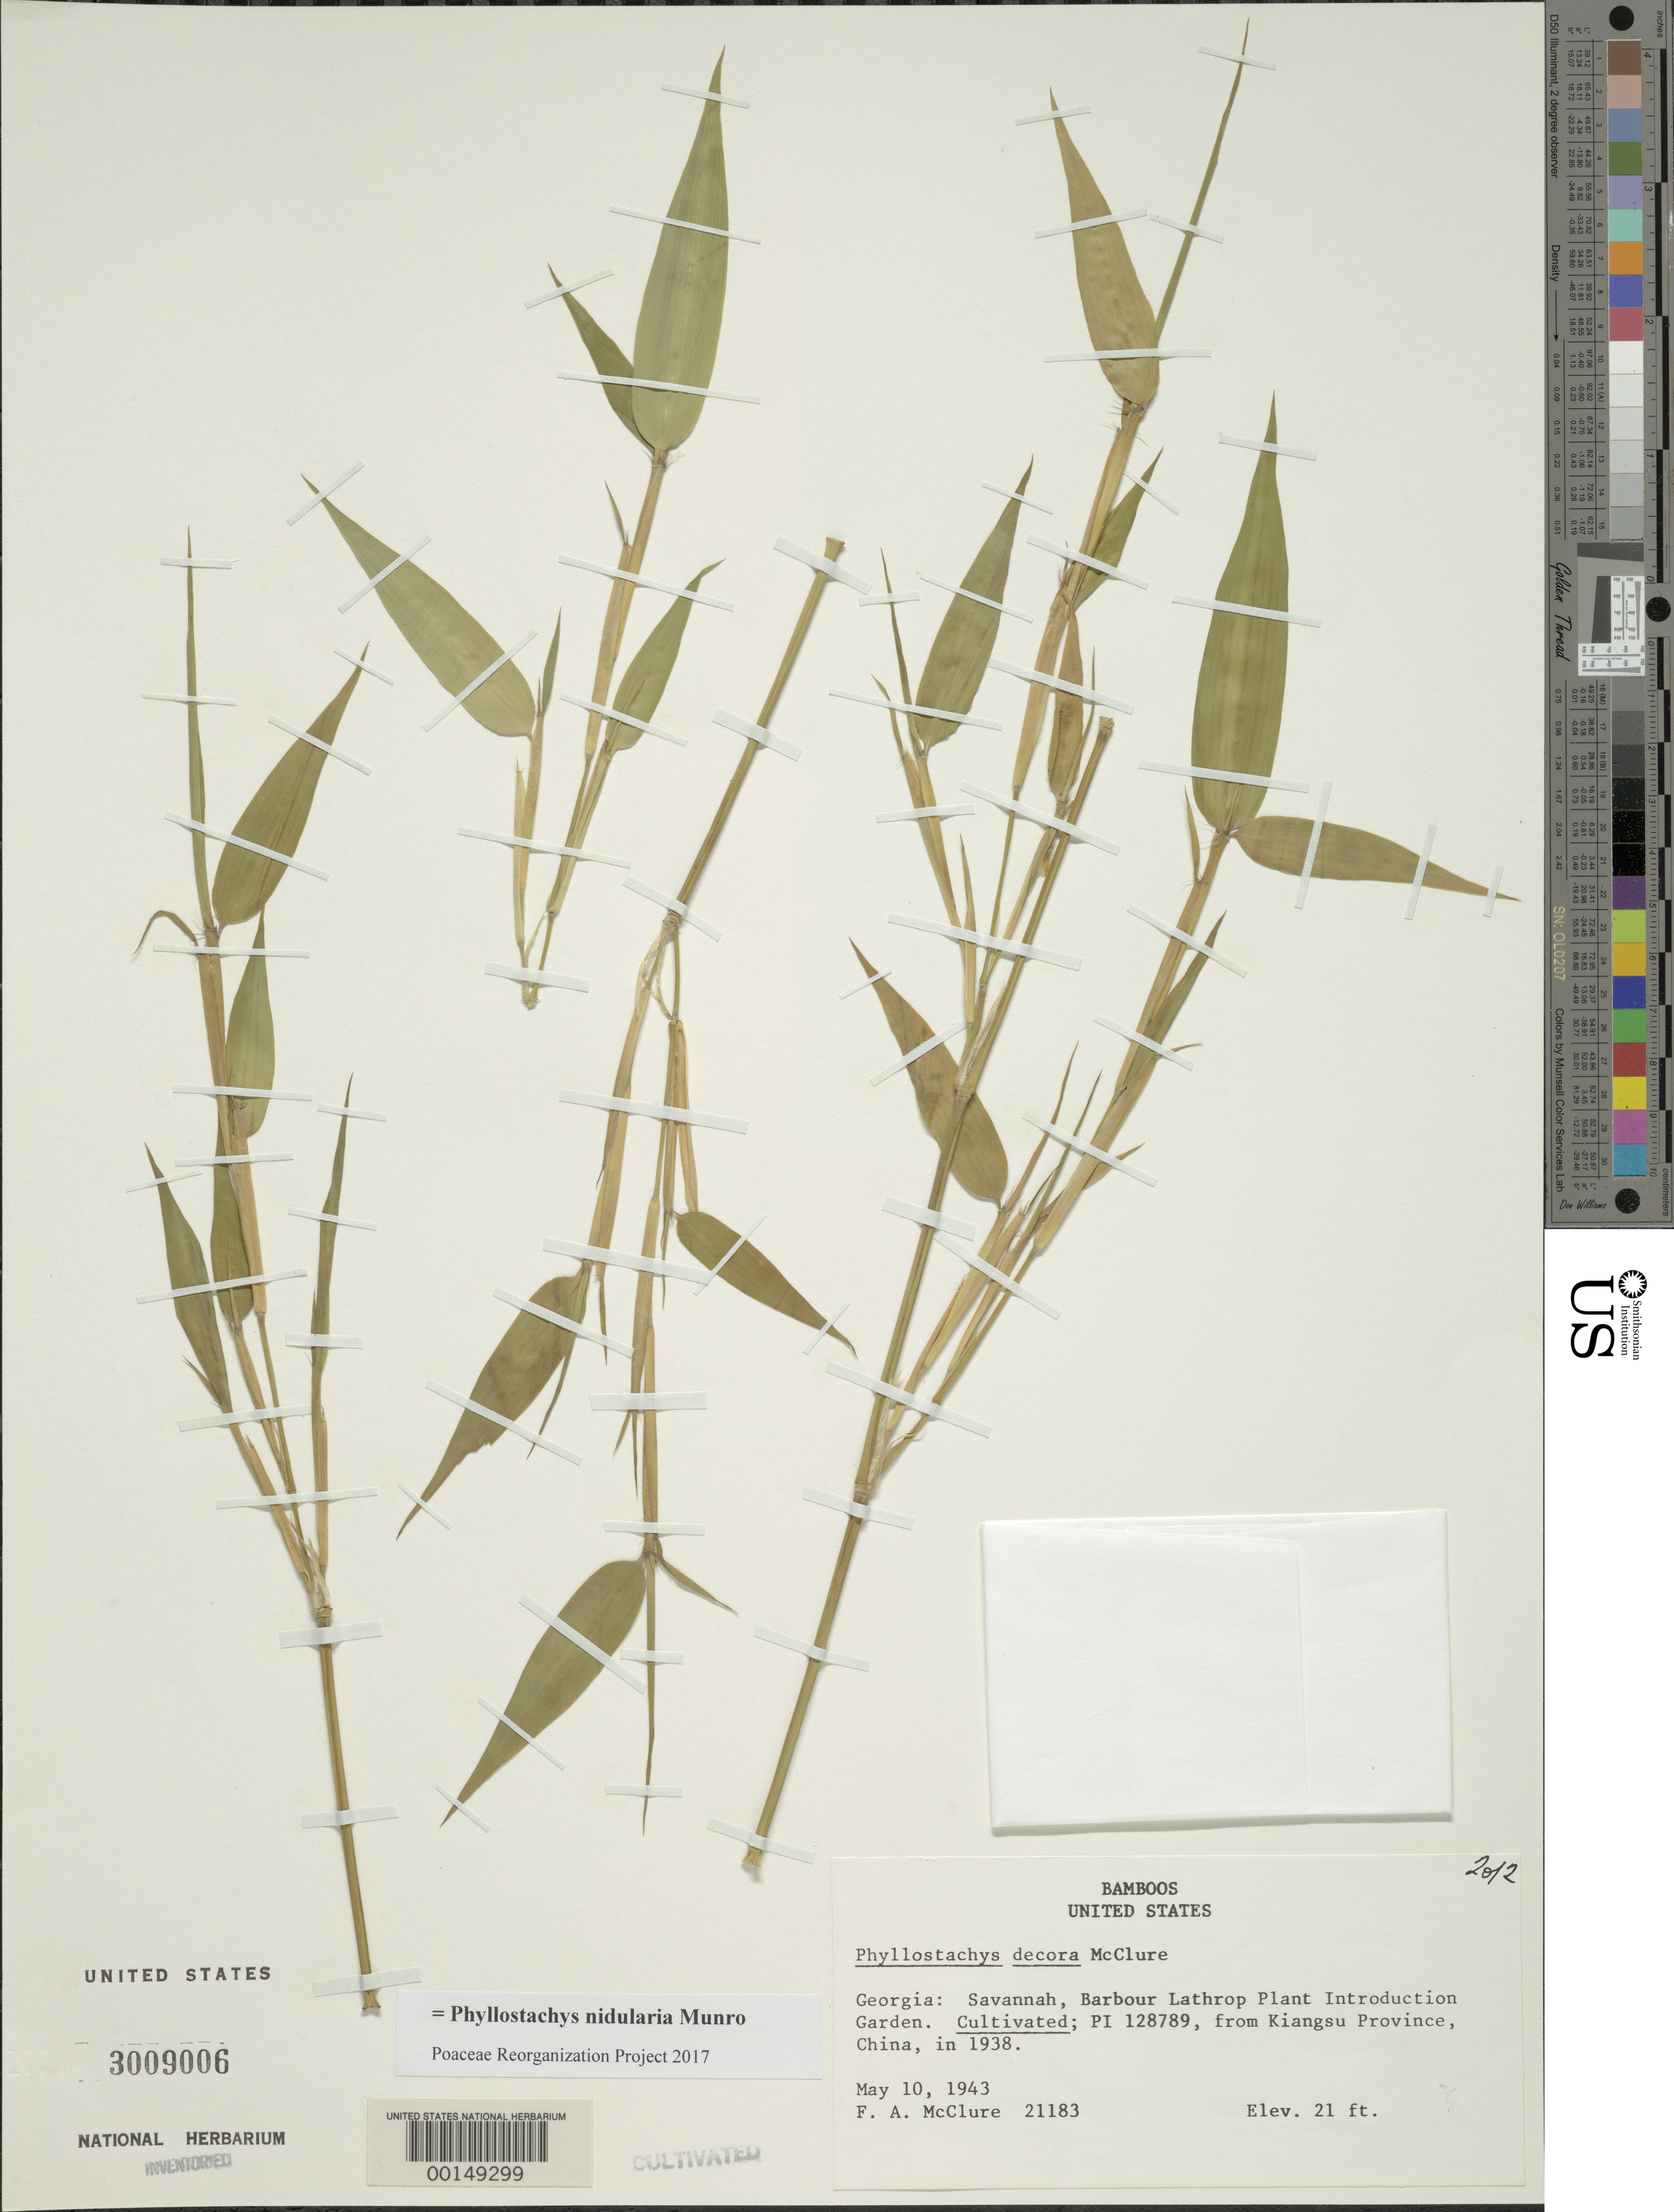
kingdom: Plantae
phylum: Tracheophyta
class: Liliopsida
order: Poales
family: Poaceae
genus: Phyllostachys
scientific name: Phyllostachys mannii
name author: Gamble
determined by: Poaceae Reorganization Project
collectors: F. A. McClure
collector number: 21183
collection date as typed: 10 May 1943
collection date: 1943-05-10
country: United States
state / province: Georgia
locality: Savannah, barbour lathrop p.i. garden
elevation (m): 6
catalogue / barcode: US 3009006